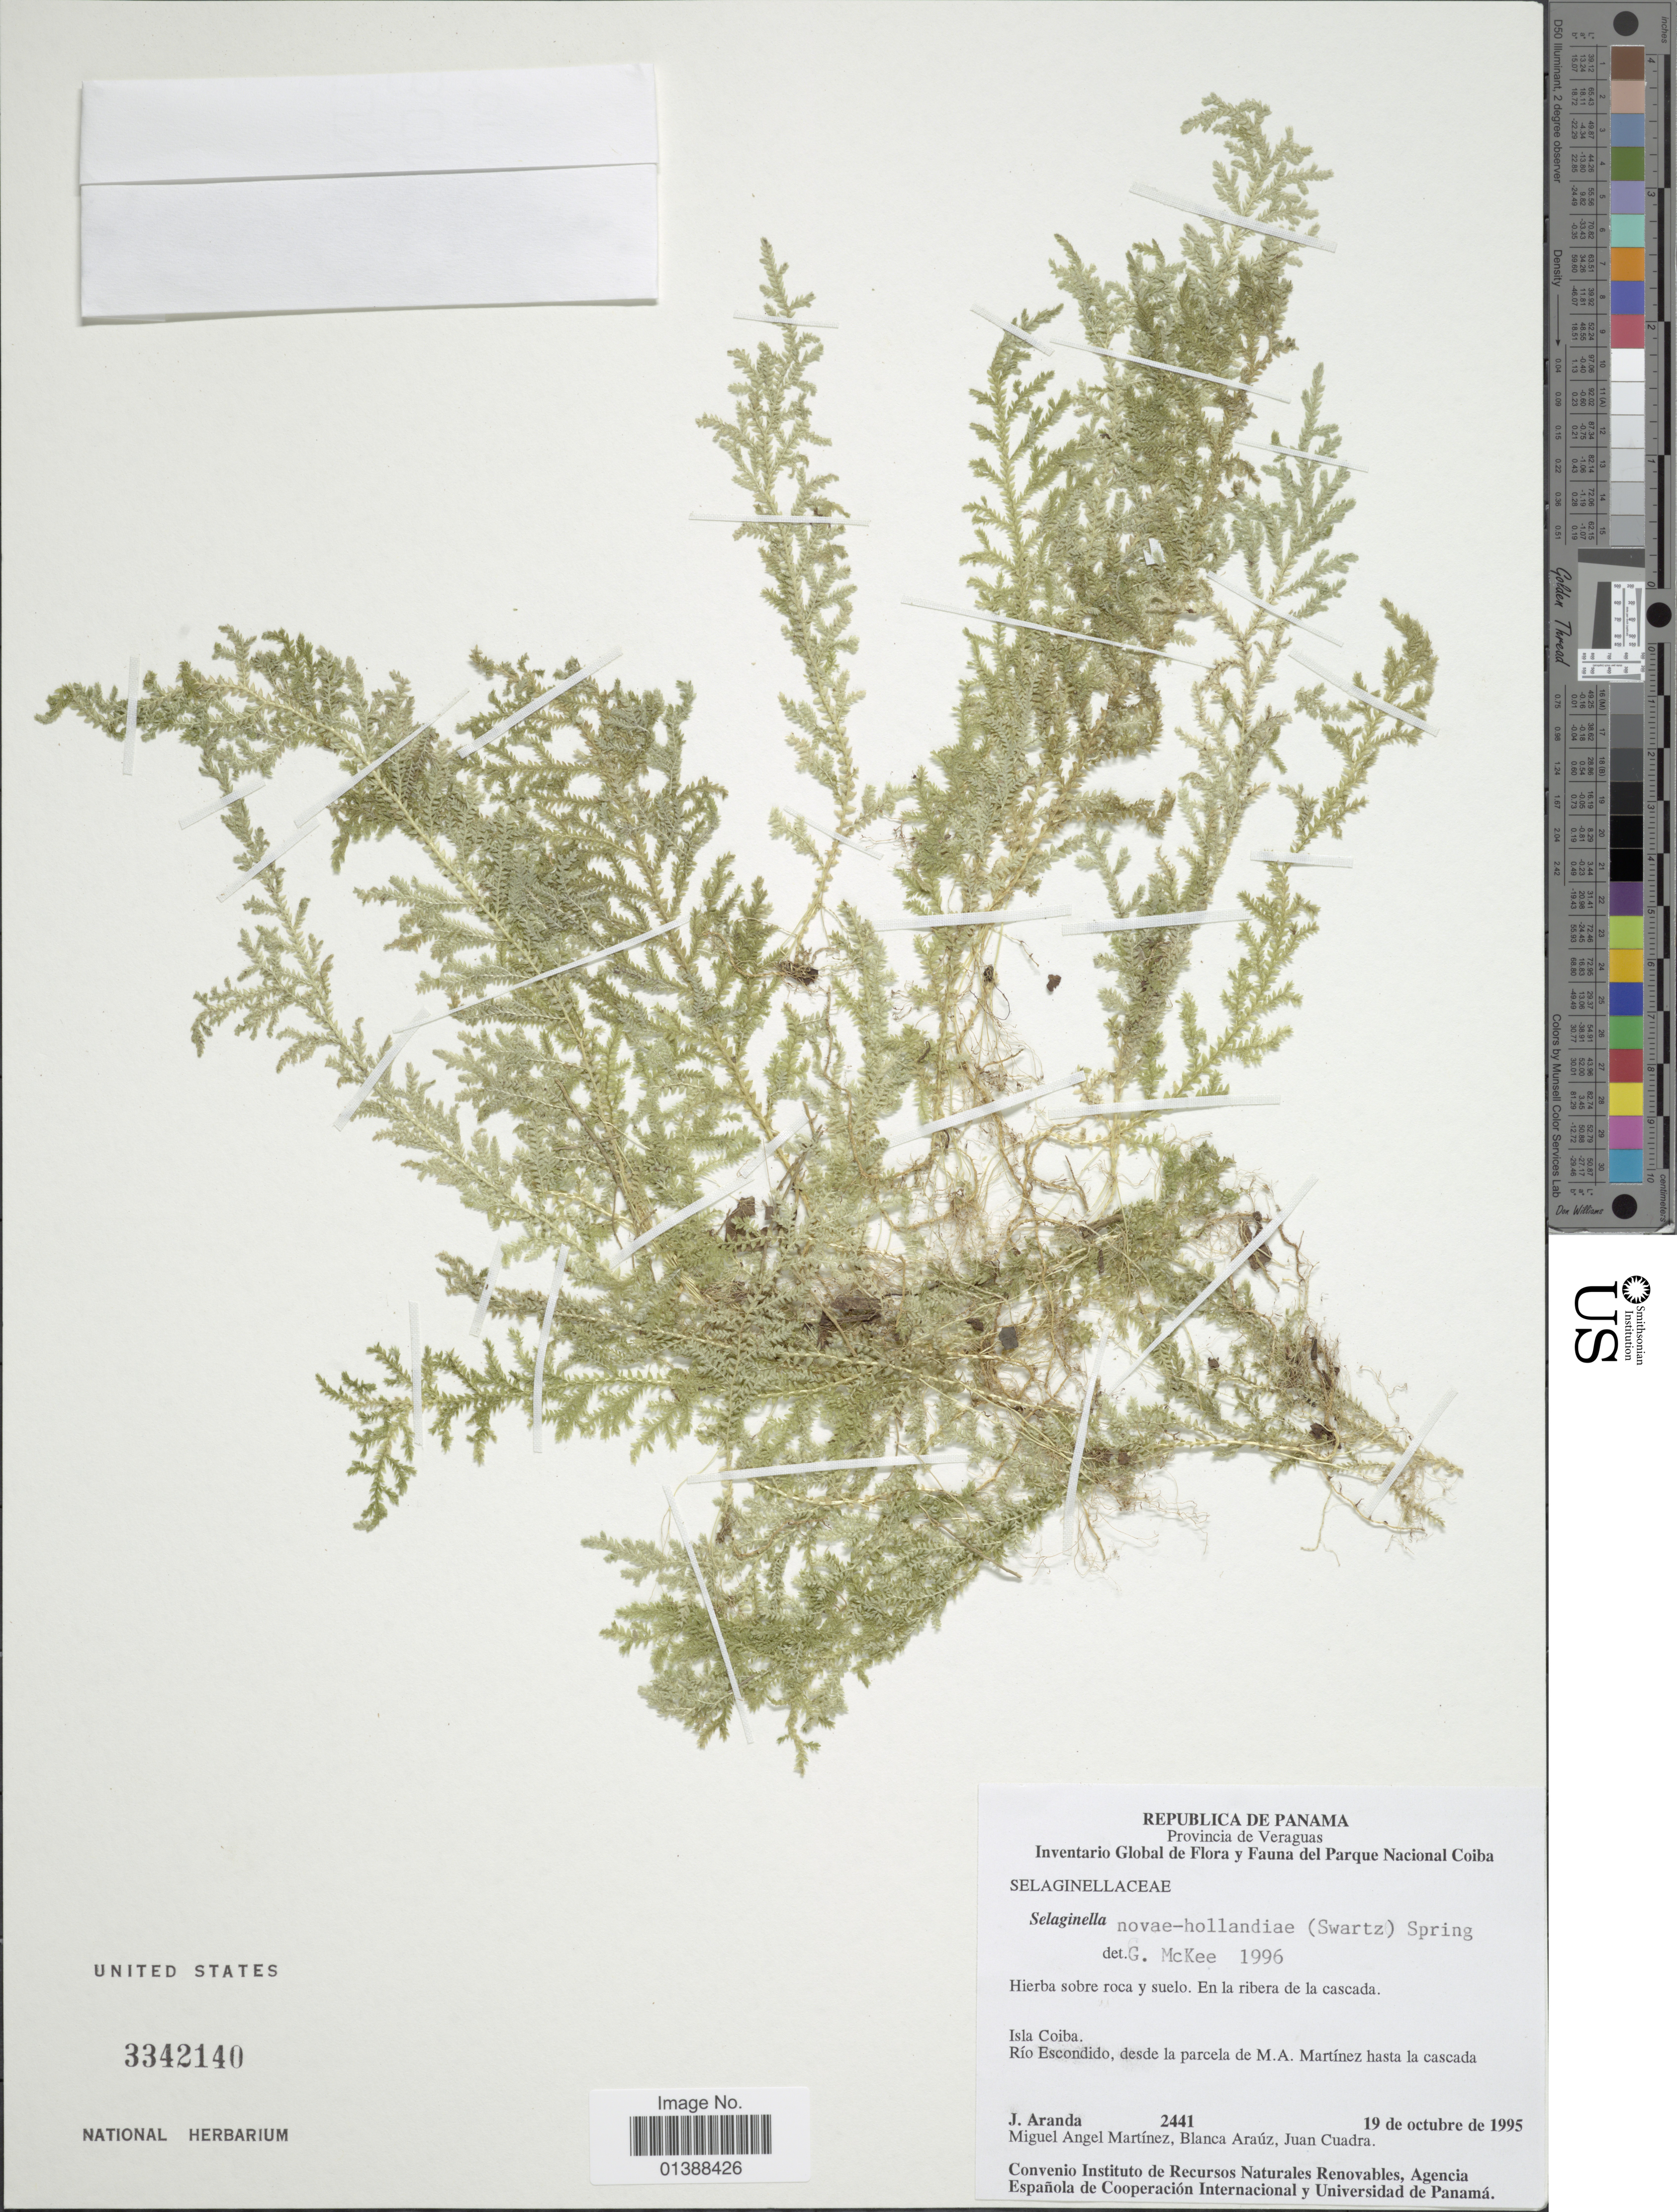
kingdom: Plantae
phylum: Tracheophyta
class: Lycopodiopsida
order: Selaginellales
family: Selaginellaceae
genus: Selaginella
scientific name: Selaginella mikeneei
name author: Valdespino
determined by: Valdespino, I. A., (PMA), Universidad de Panama (PANAMA)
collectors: J. Aranda, M. Martínez, B. Araúz & J. Cuadra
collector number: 2441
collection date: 1995-10-19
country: Panama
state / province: Veraguas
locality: Isla Coiba, Río Escondido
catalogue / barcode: US 3342140